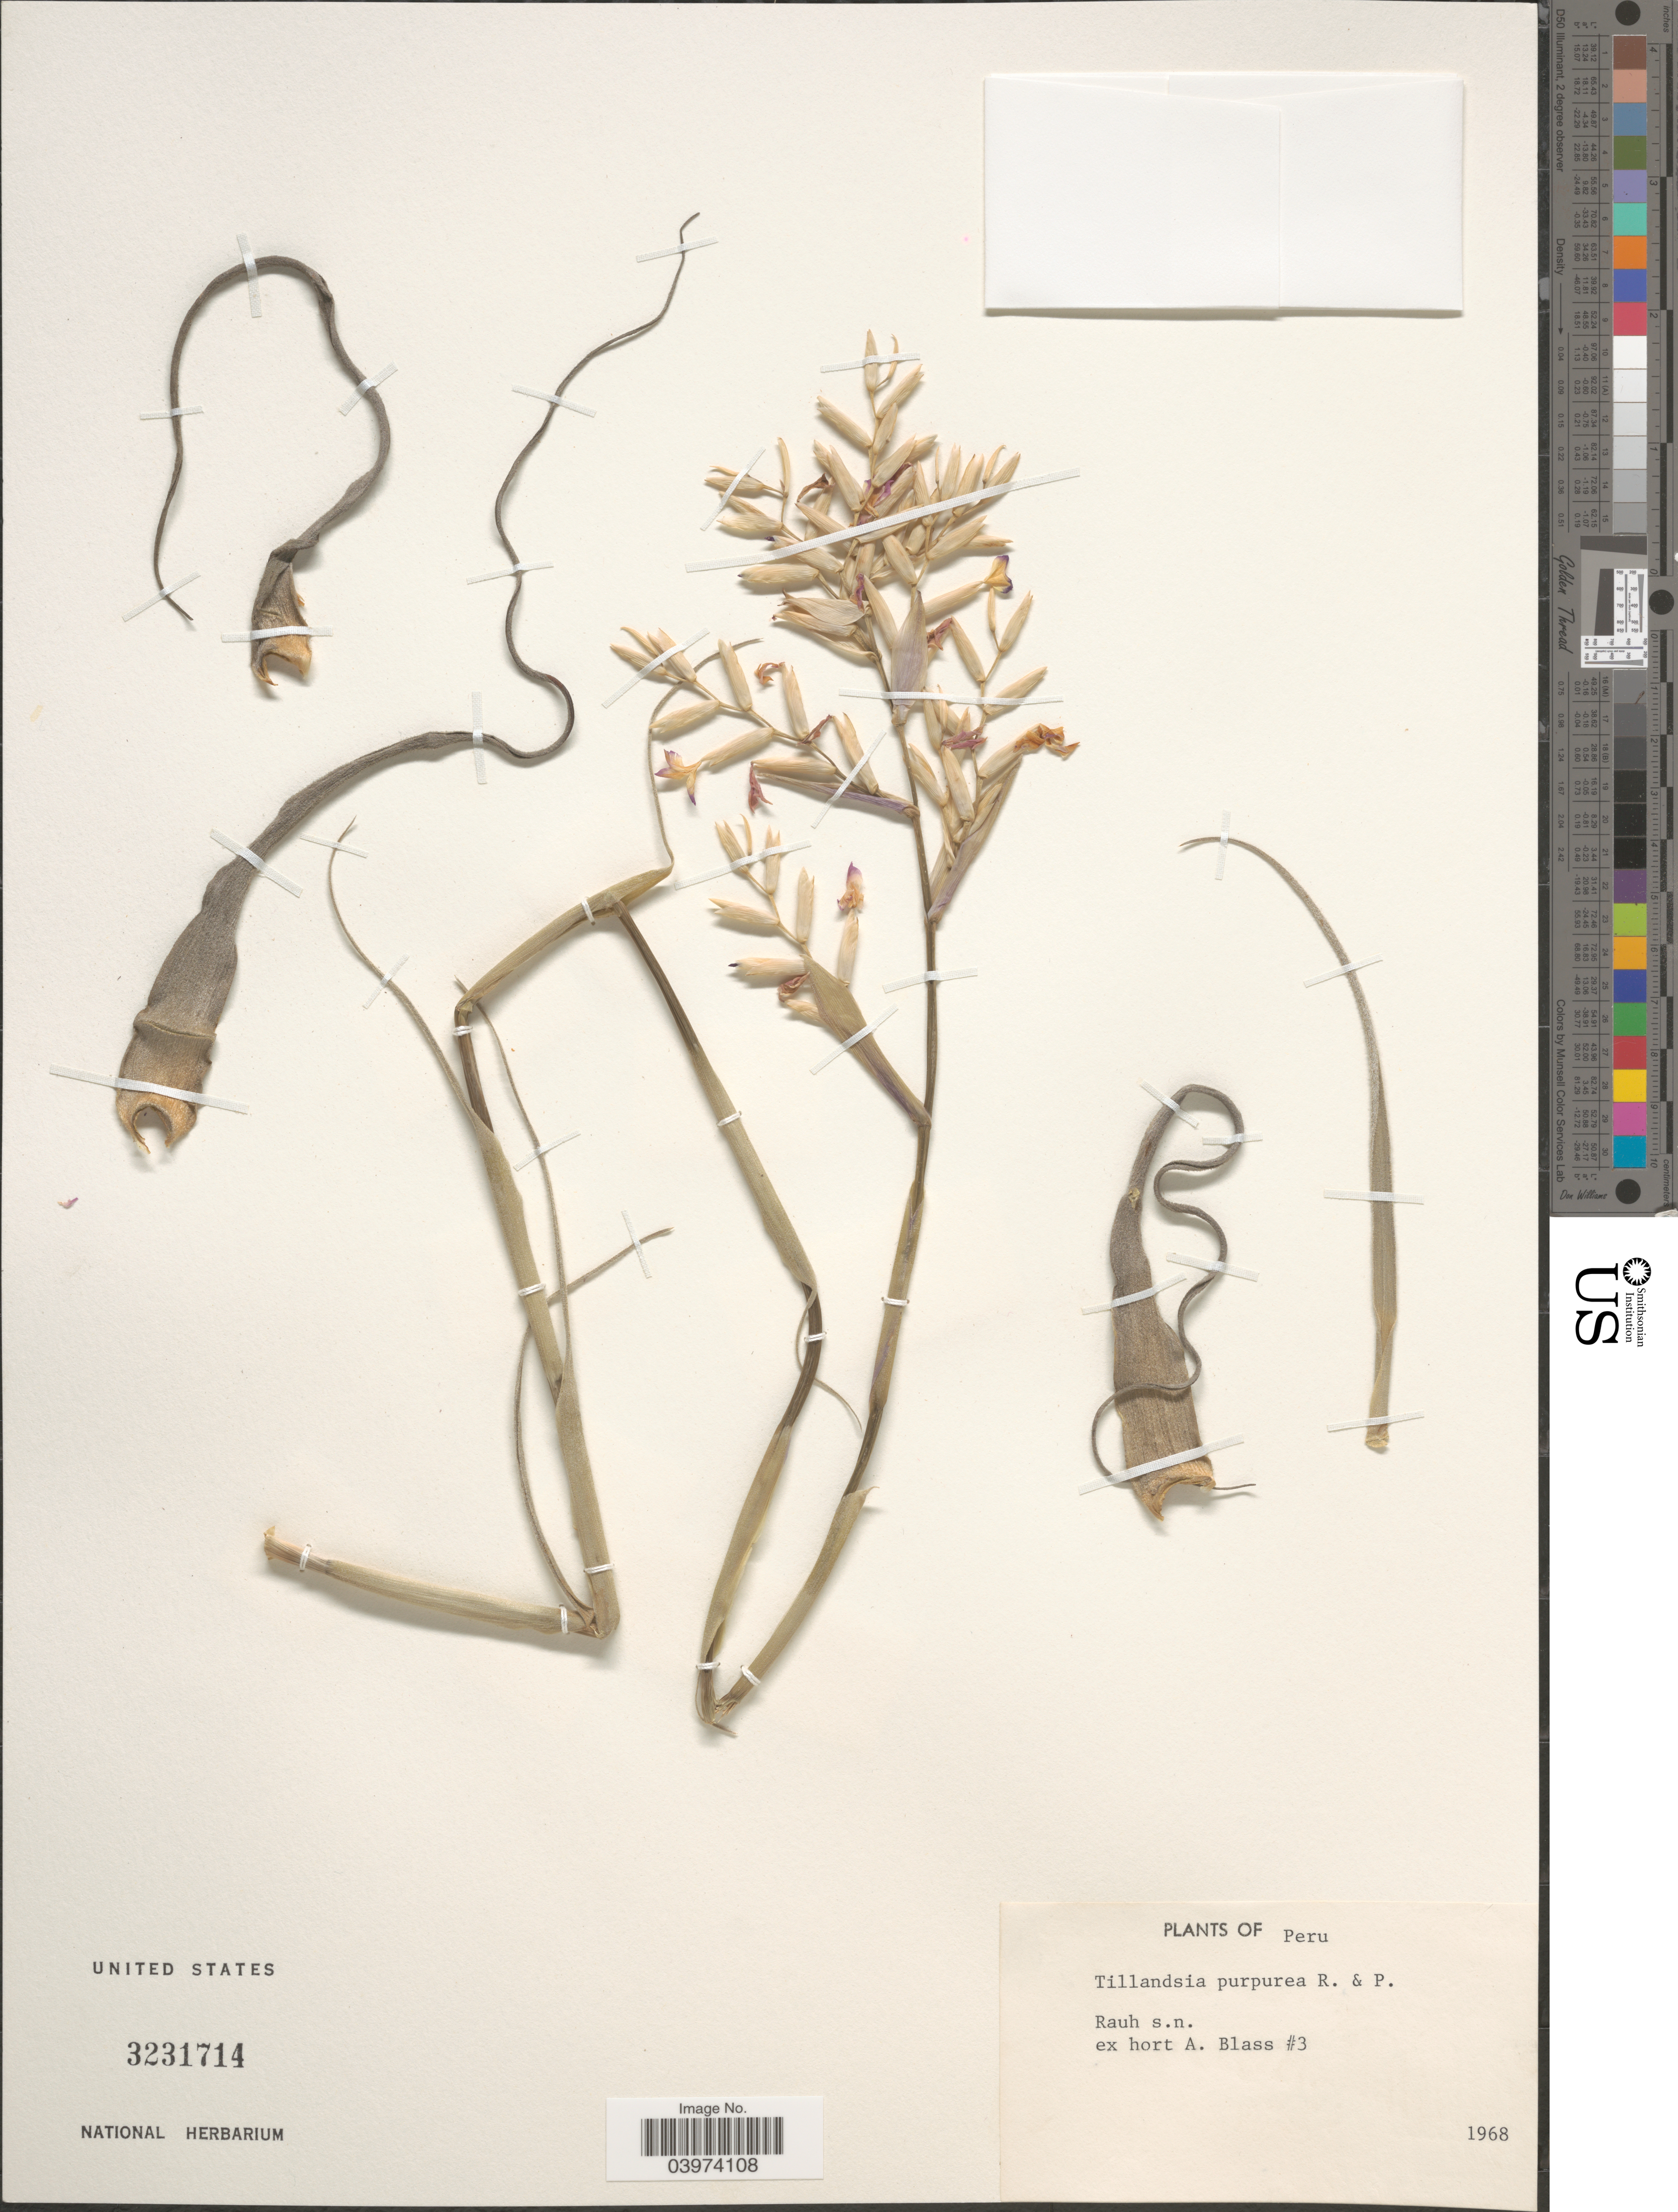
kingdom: Plantae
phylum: Tracheophyta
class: Liliopsida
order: Poales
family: Bromeliaceae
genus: Tillandsia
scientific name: Tillandsia purpurea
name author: Ruiz & Pav.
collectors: -. Rauh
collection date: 1968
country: Peru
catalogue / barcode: US 3231714